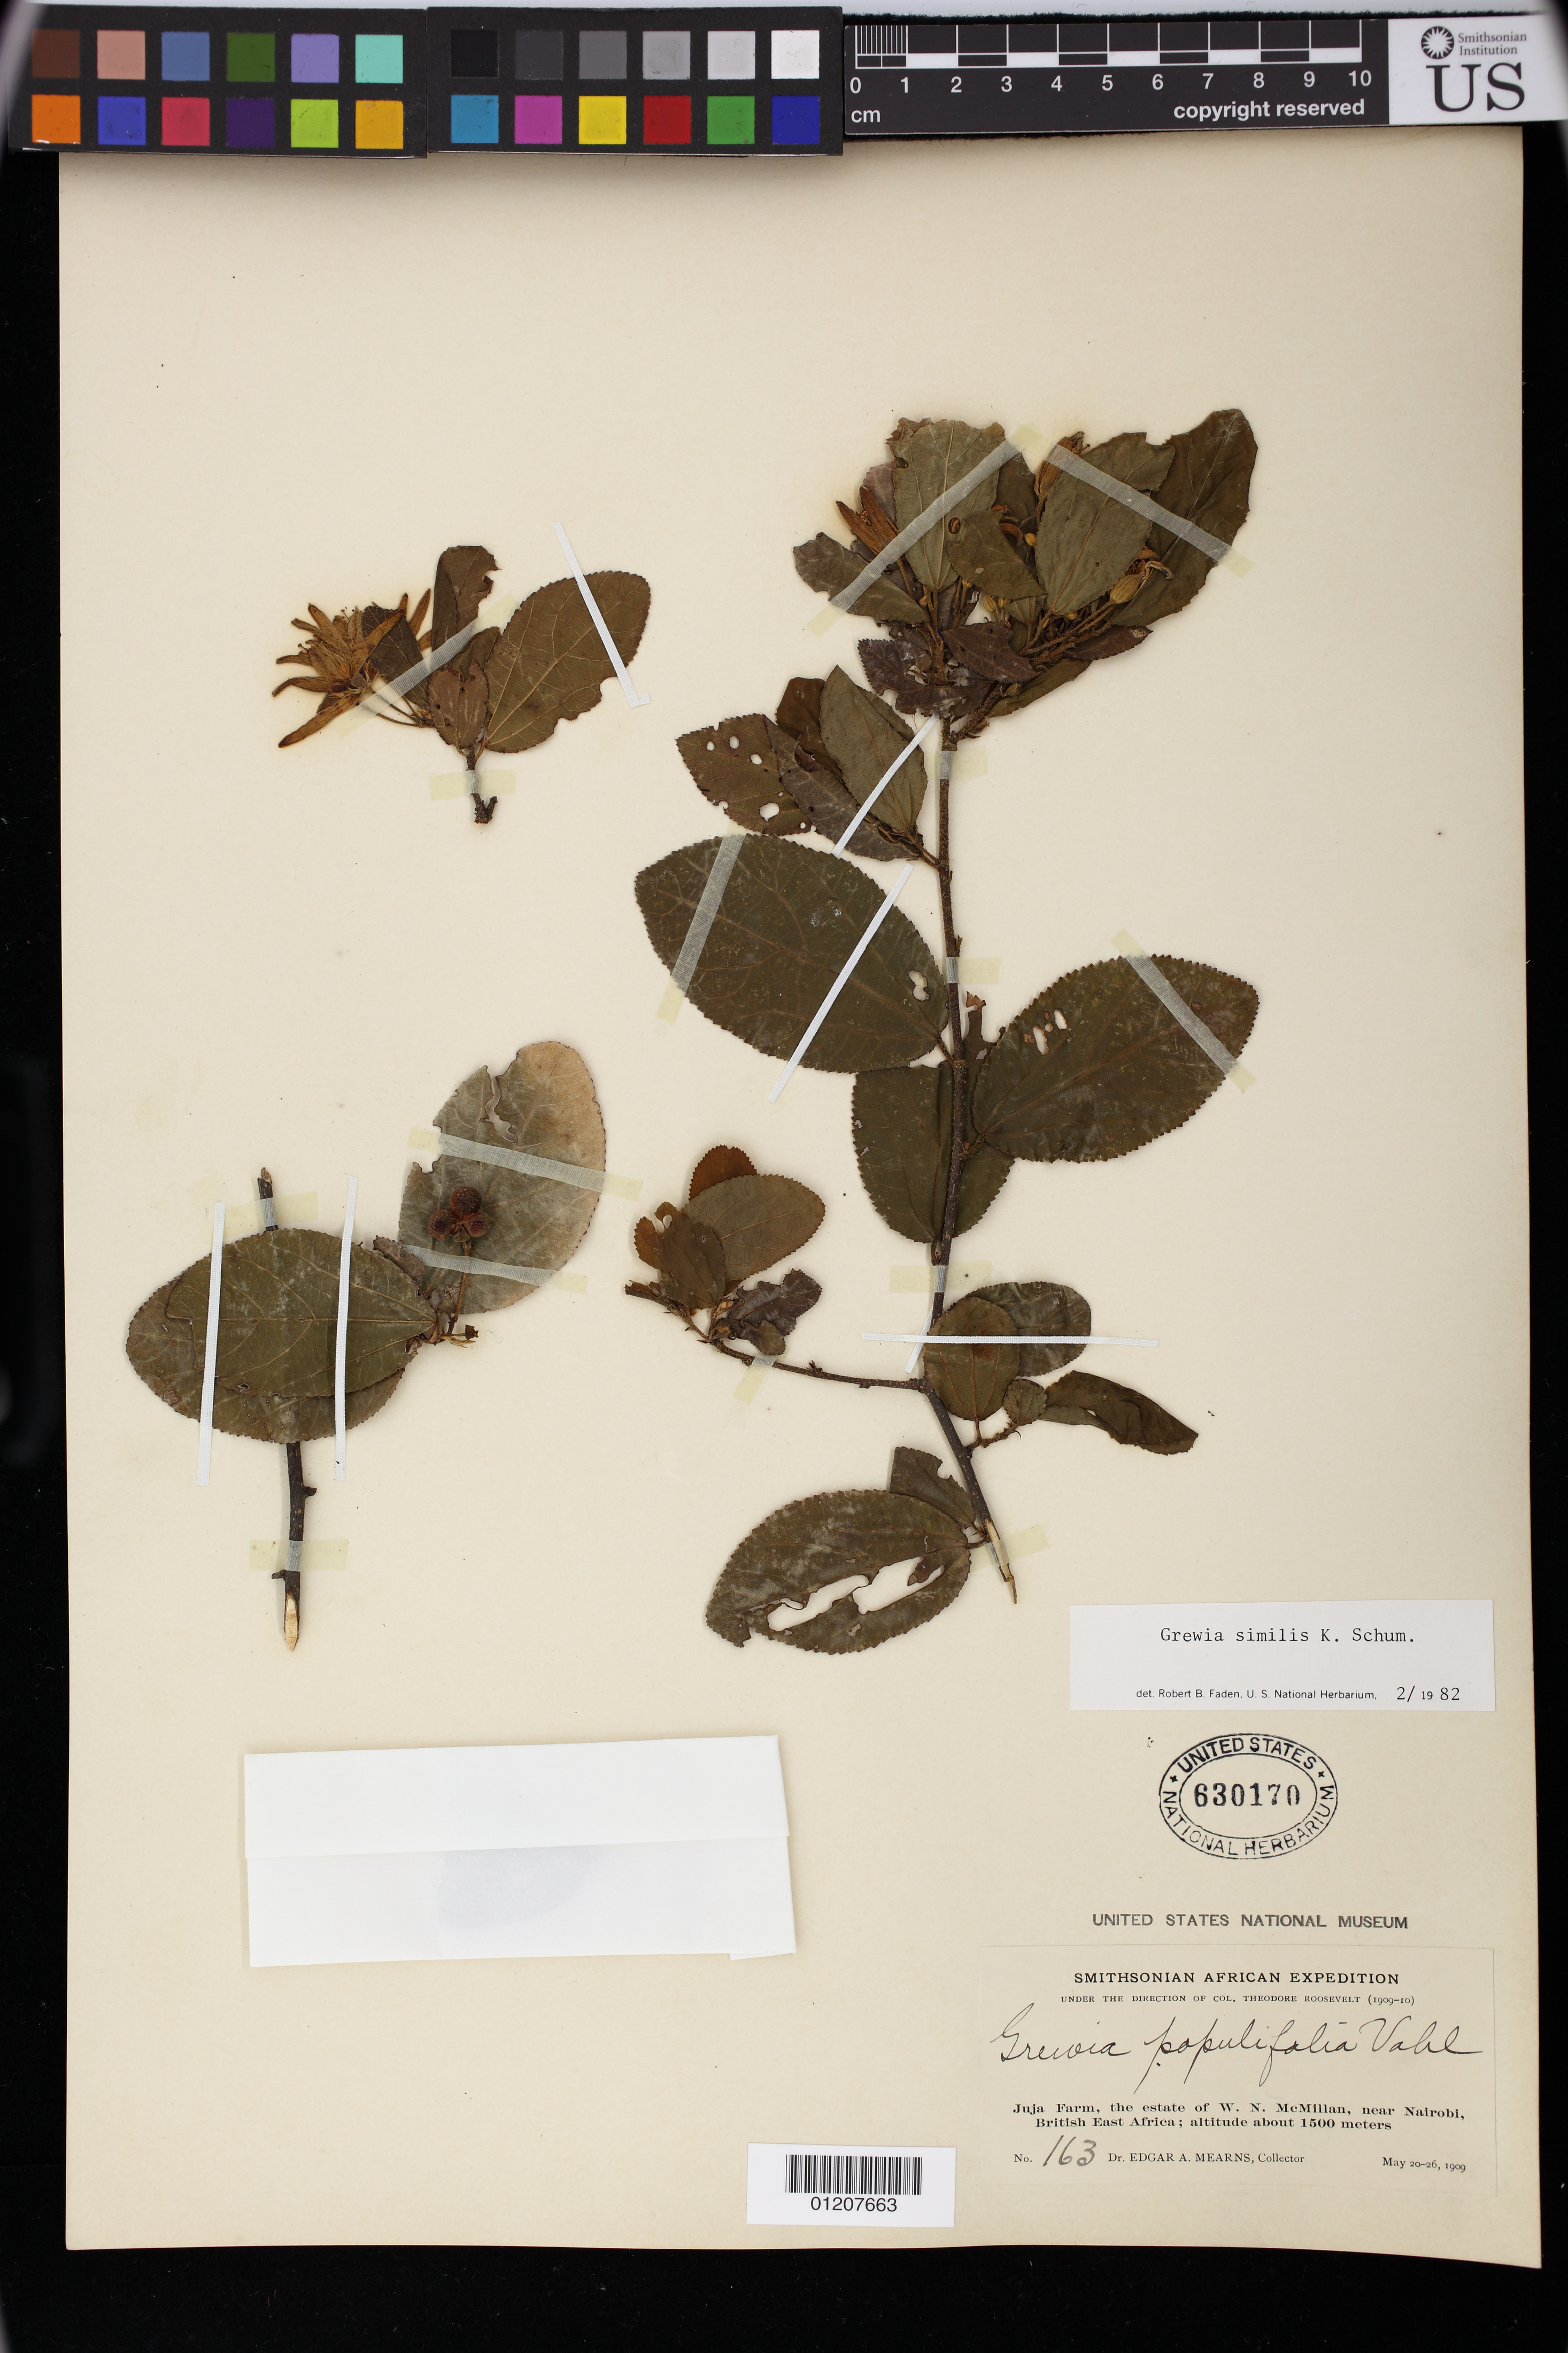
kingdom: Plantae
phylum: Tracheophyta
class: Magnoliopsida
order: Malvales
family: Malvaceae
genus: Grewia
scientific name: Grewia similis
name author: K. Schum.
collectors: E. A. Mearns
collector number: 163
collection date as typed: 20 May 1909 to 26 May 1909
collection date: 1909-05-20/1909-05-26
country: Kenya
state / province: Nairobi Area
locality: Juja Farm, the estate of W. N. McMillan, near Nairobi, British East Africa.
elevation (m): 1500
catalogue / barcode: US 630170